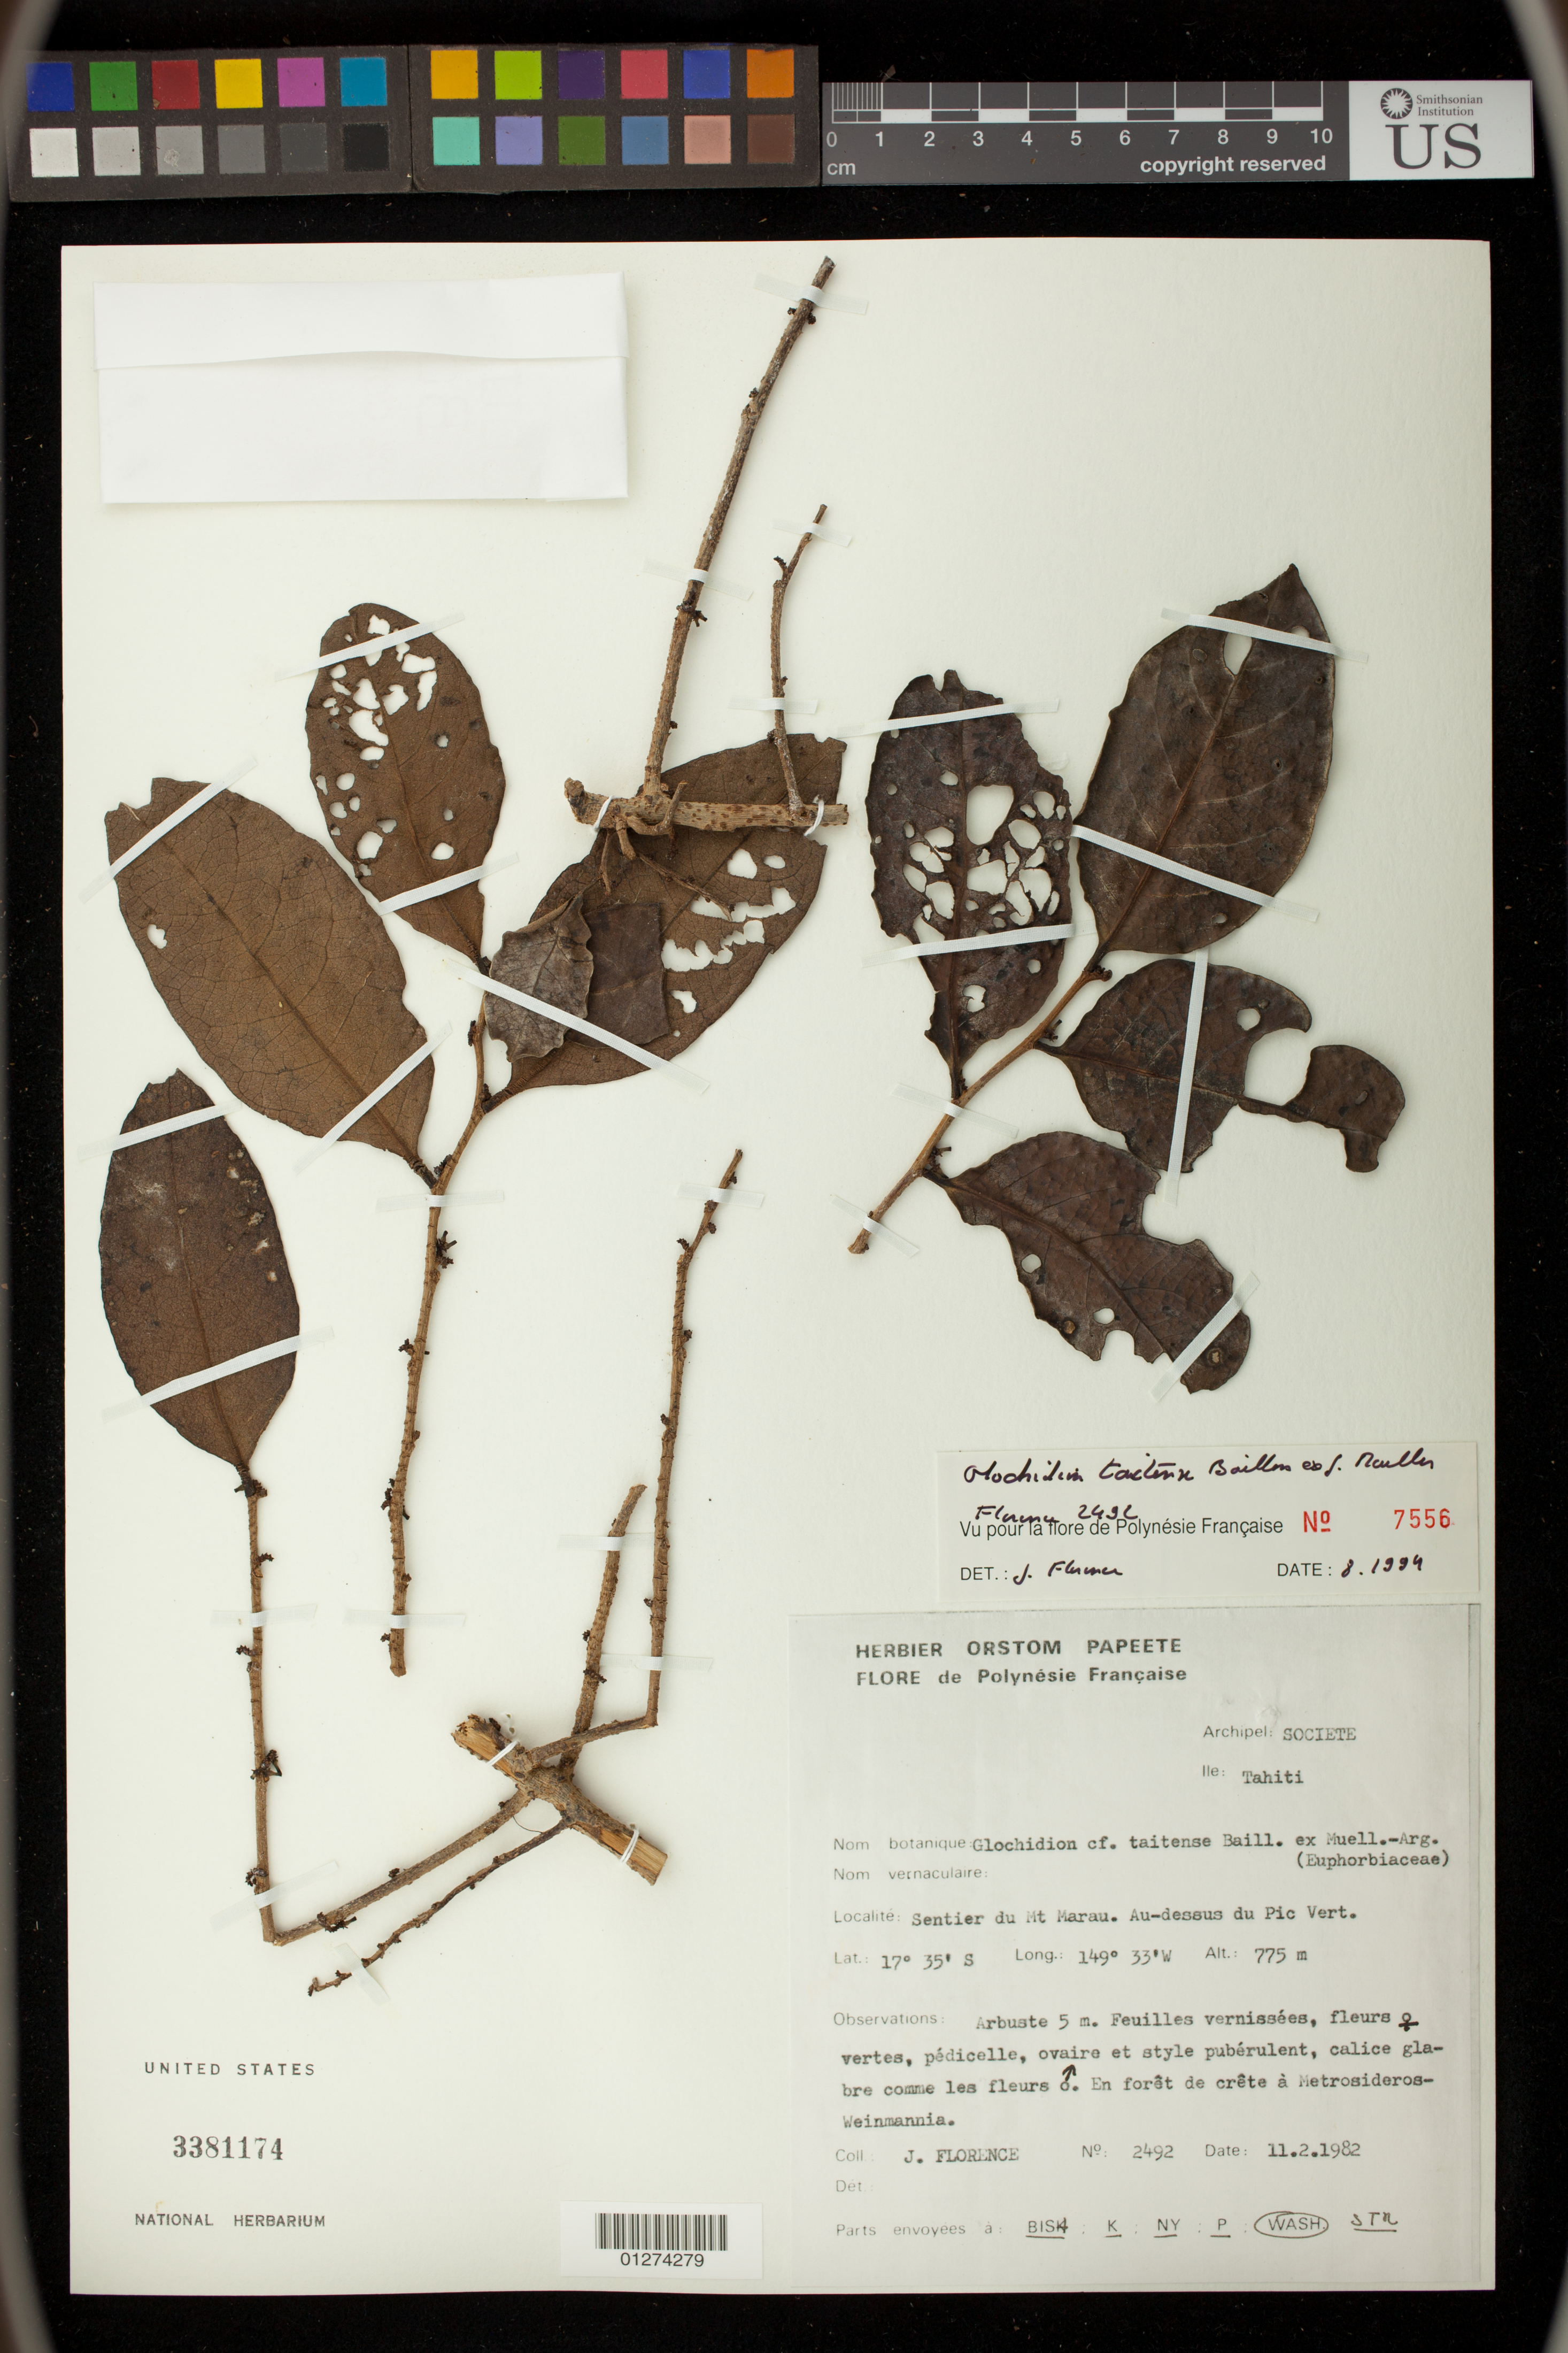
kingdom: Plantae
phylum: Tracheophyta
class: Magnoliopsida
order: Malpighiales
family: Phyllanthaceae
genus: Phyllanthus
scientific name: Phyllanthus taitensis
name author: (Baill. ex Müll. Arg.) Müll. Arg.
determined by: Wagner, W. L., (BOT), Smithsonian Institution - National Museum of Natural History (UNITED STATES)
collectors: J. Florence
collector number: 2492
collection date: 1982-02-11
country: French Polynesia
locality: Societe. Tahiti. Sentier du Mt Marau. Au-dessus du Pic Vert.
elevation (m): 775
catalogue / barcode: US 3381174